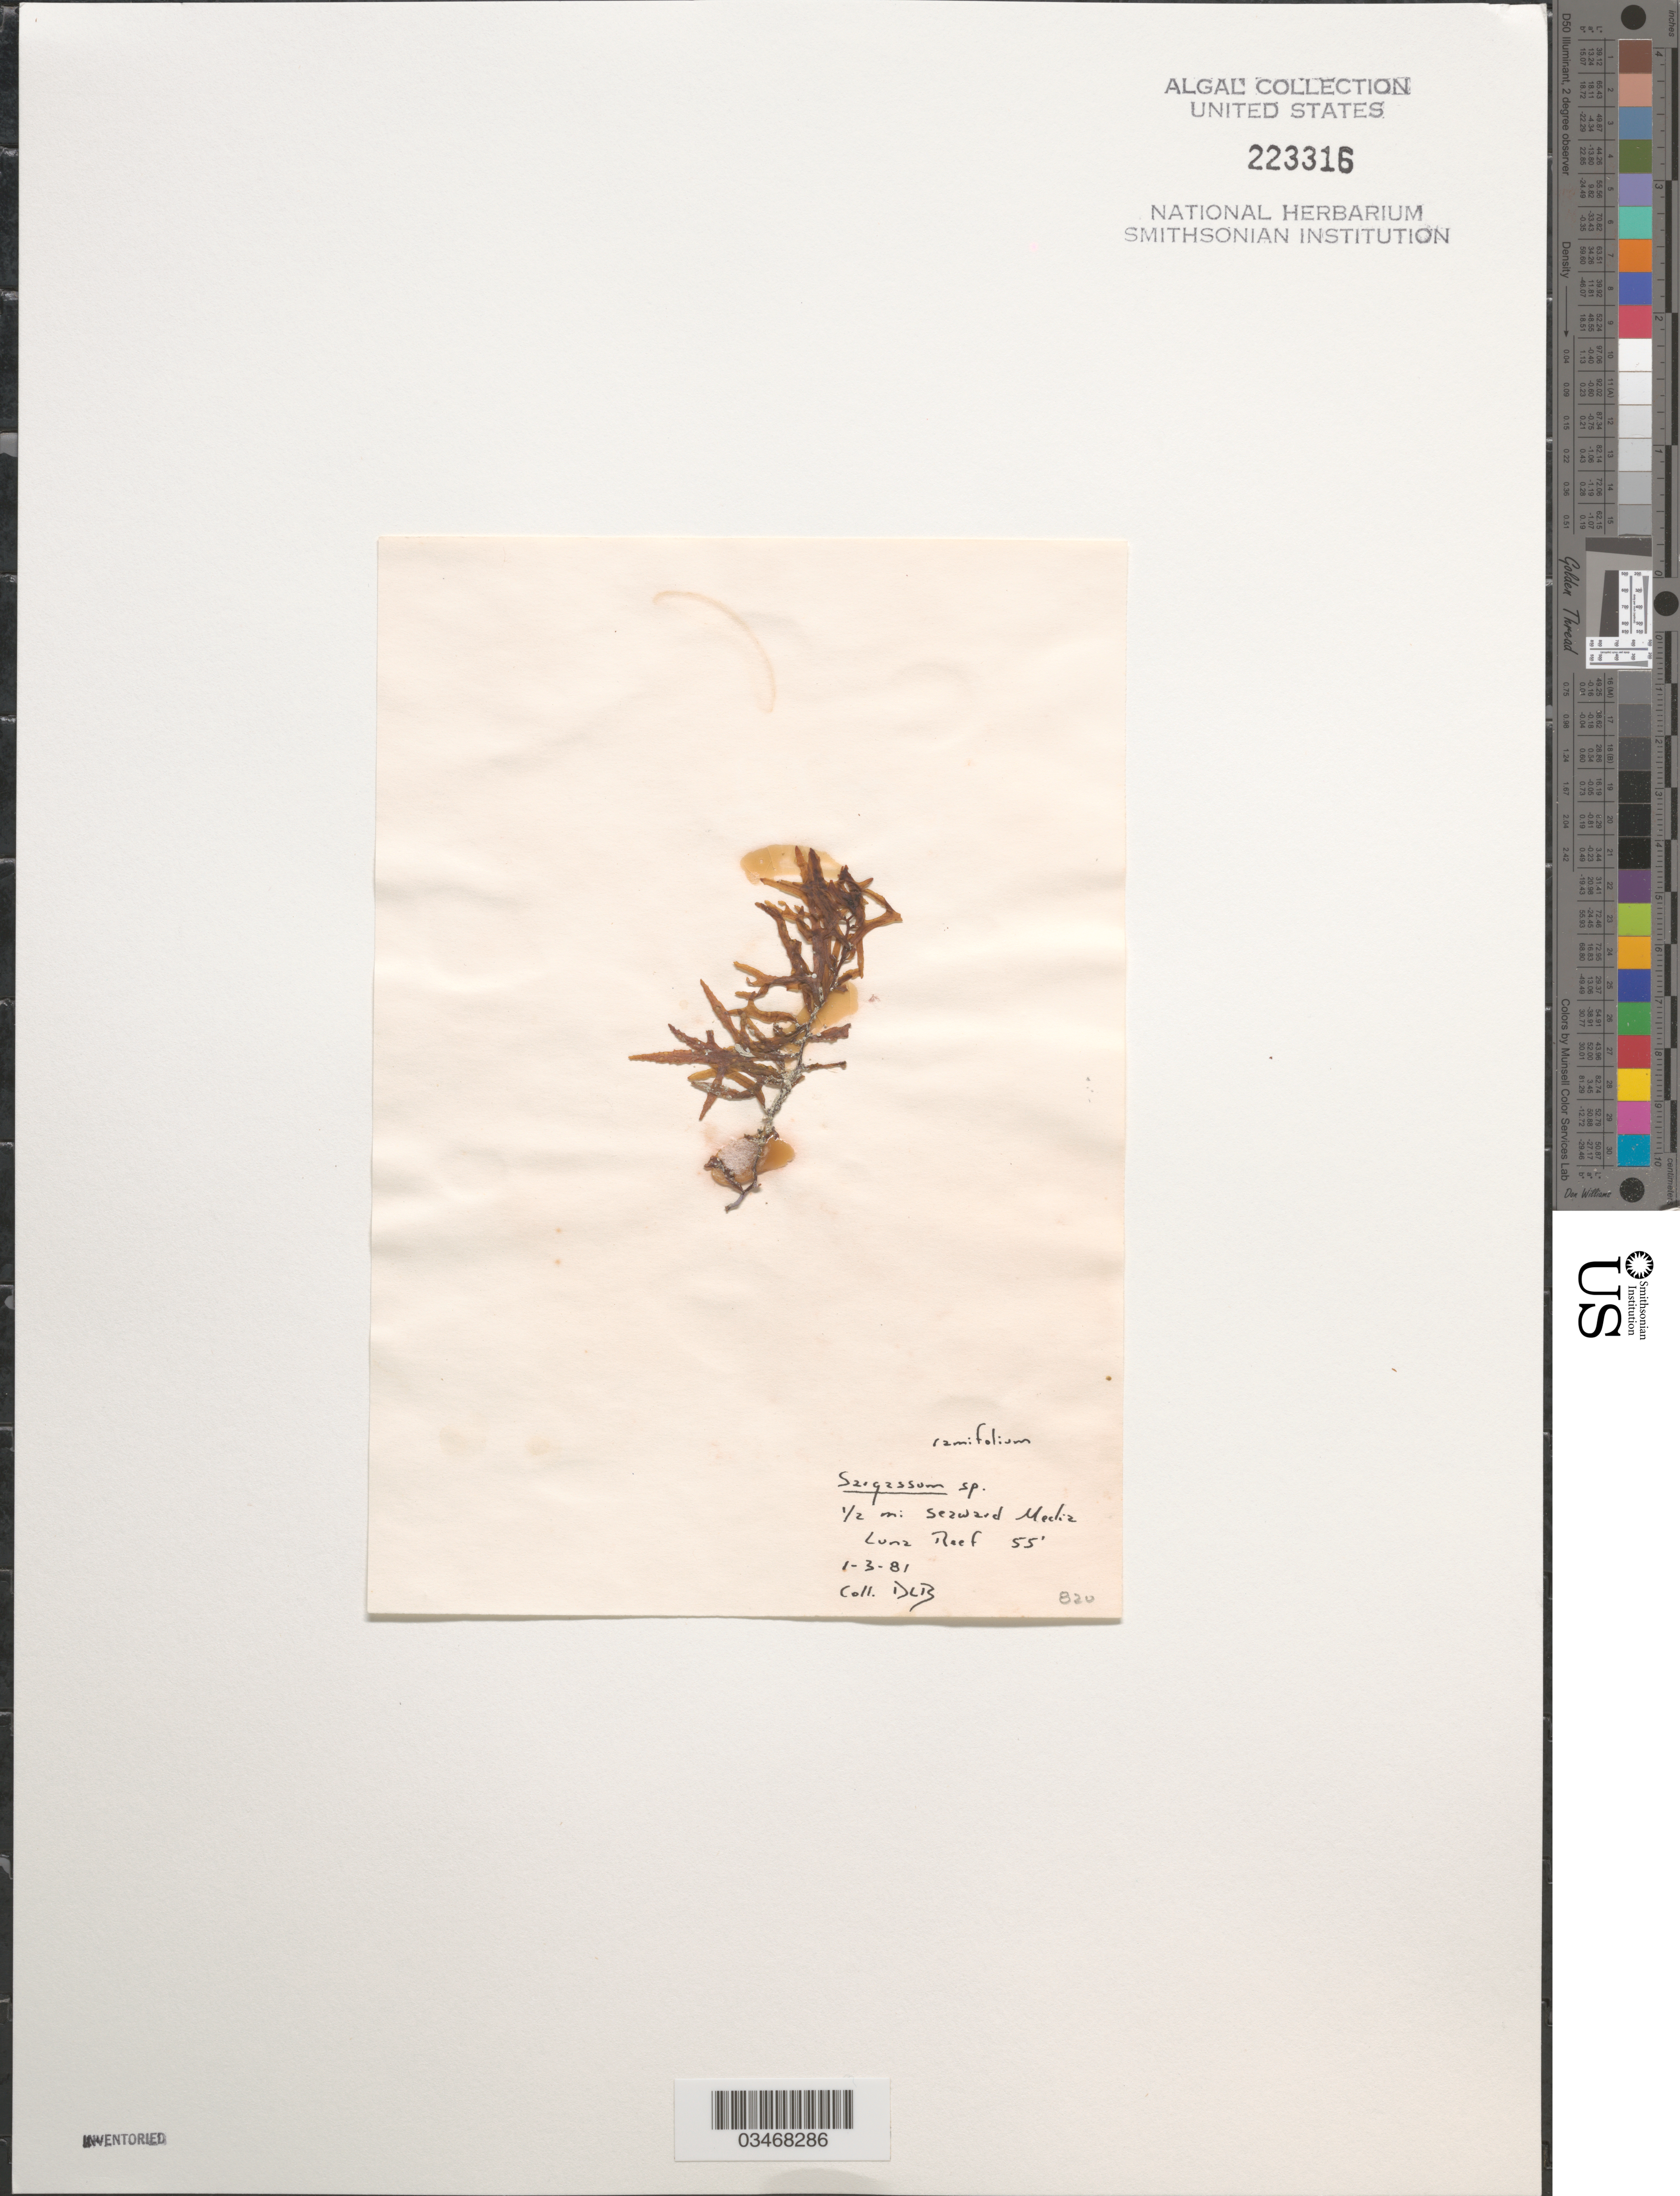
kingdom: Chromista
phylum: Ochrophyta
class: Phaeophyceae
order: Fucales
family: Sargassaceae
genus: Sargassum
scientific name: Sargassum ramifolium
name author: Kütz.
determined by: Ballantine, D. L.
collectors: D.L. Ballantine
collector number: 820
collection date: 1981-01-03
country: Puerto Rico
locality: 1/2 mi seaward Media Luna Reef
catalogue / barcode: US 223316